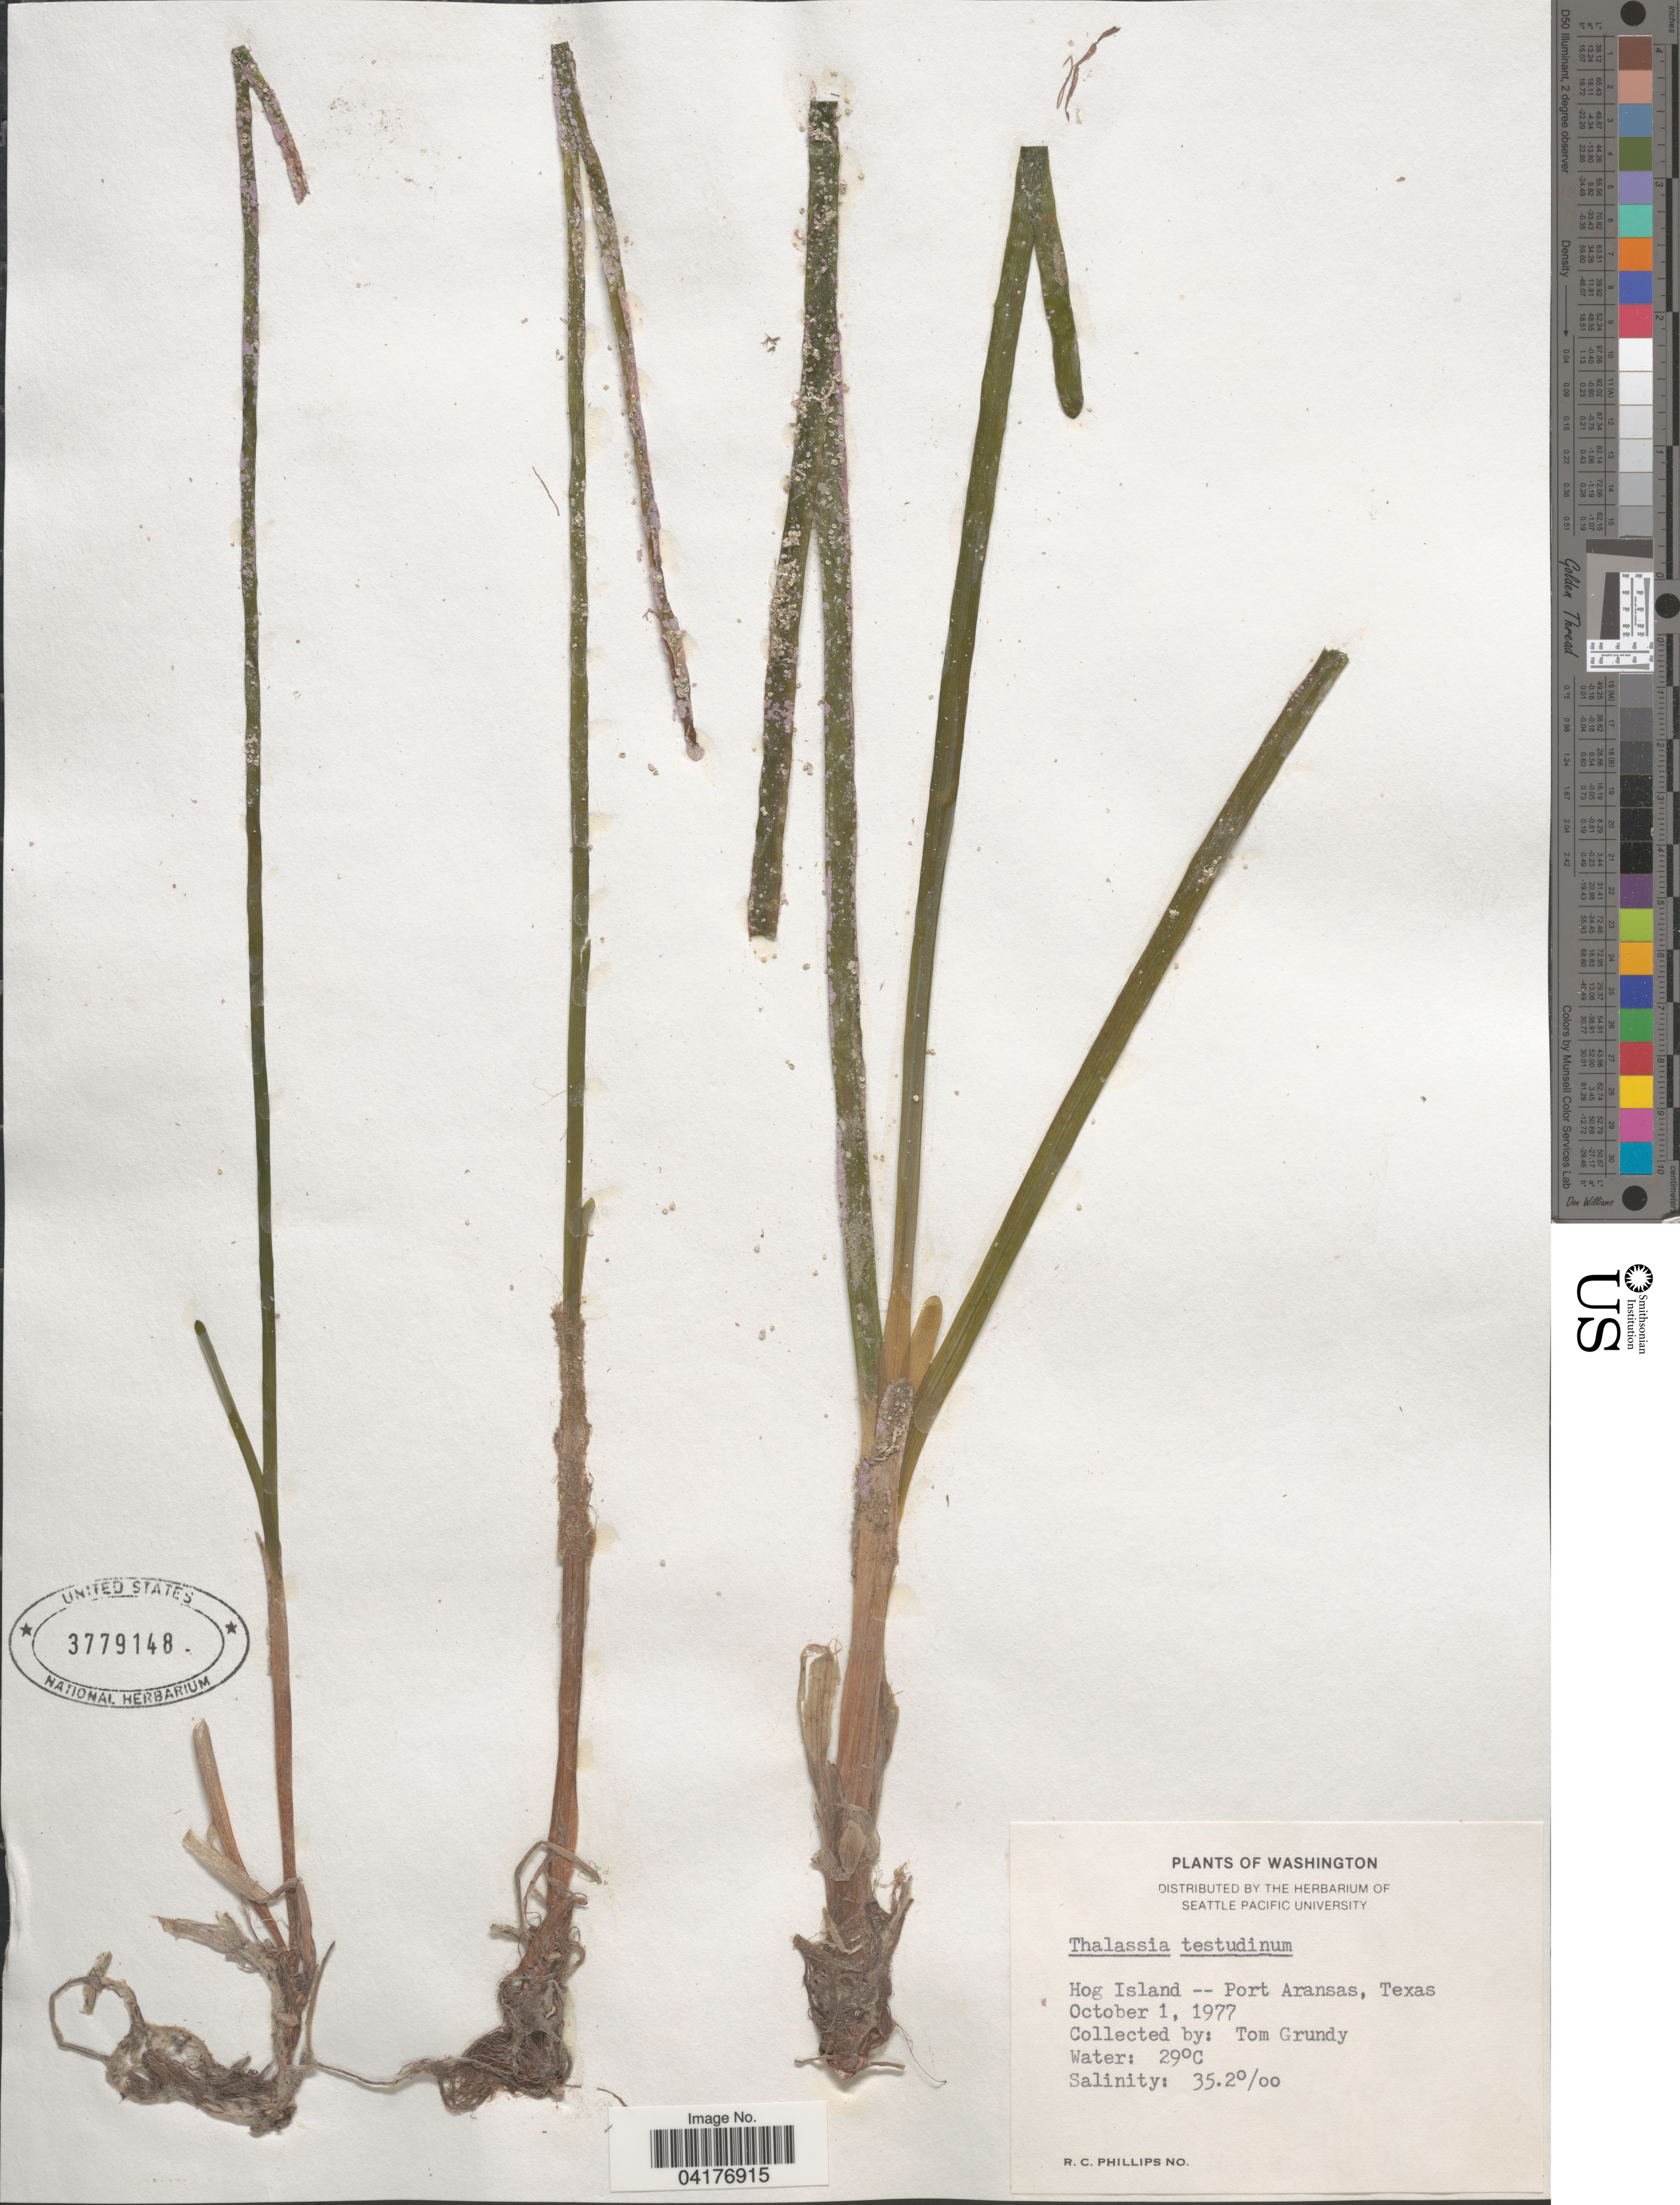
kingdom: Plantae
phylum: Tracheophyta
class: Liliopsida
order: Alismatales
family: Hydrocharitaceae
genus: Thalassia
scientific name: Thalassia testudinum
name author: Banks & Sol. ex K.D. Koenig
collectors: T. Grundy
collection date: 1977-10-01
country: United States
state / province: Texas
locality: Hog Island -- Port Aransas.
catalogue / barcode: US 3779148